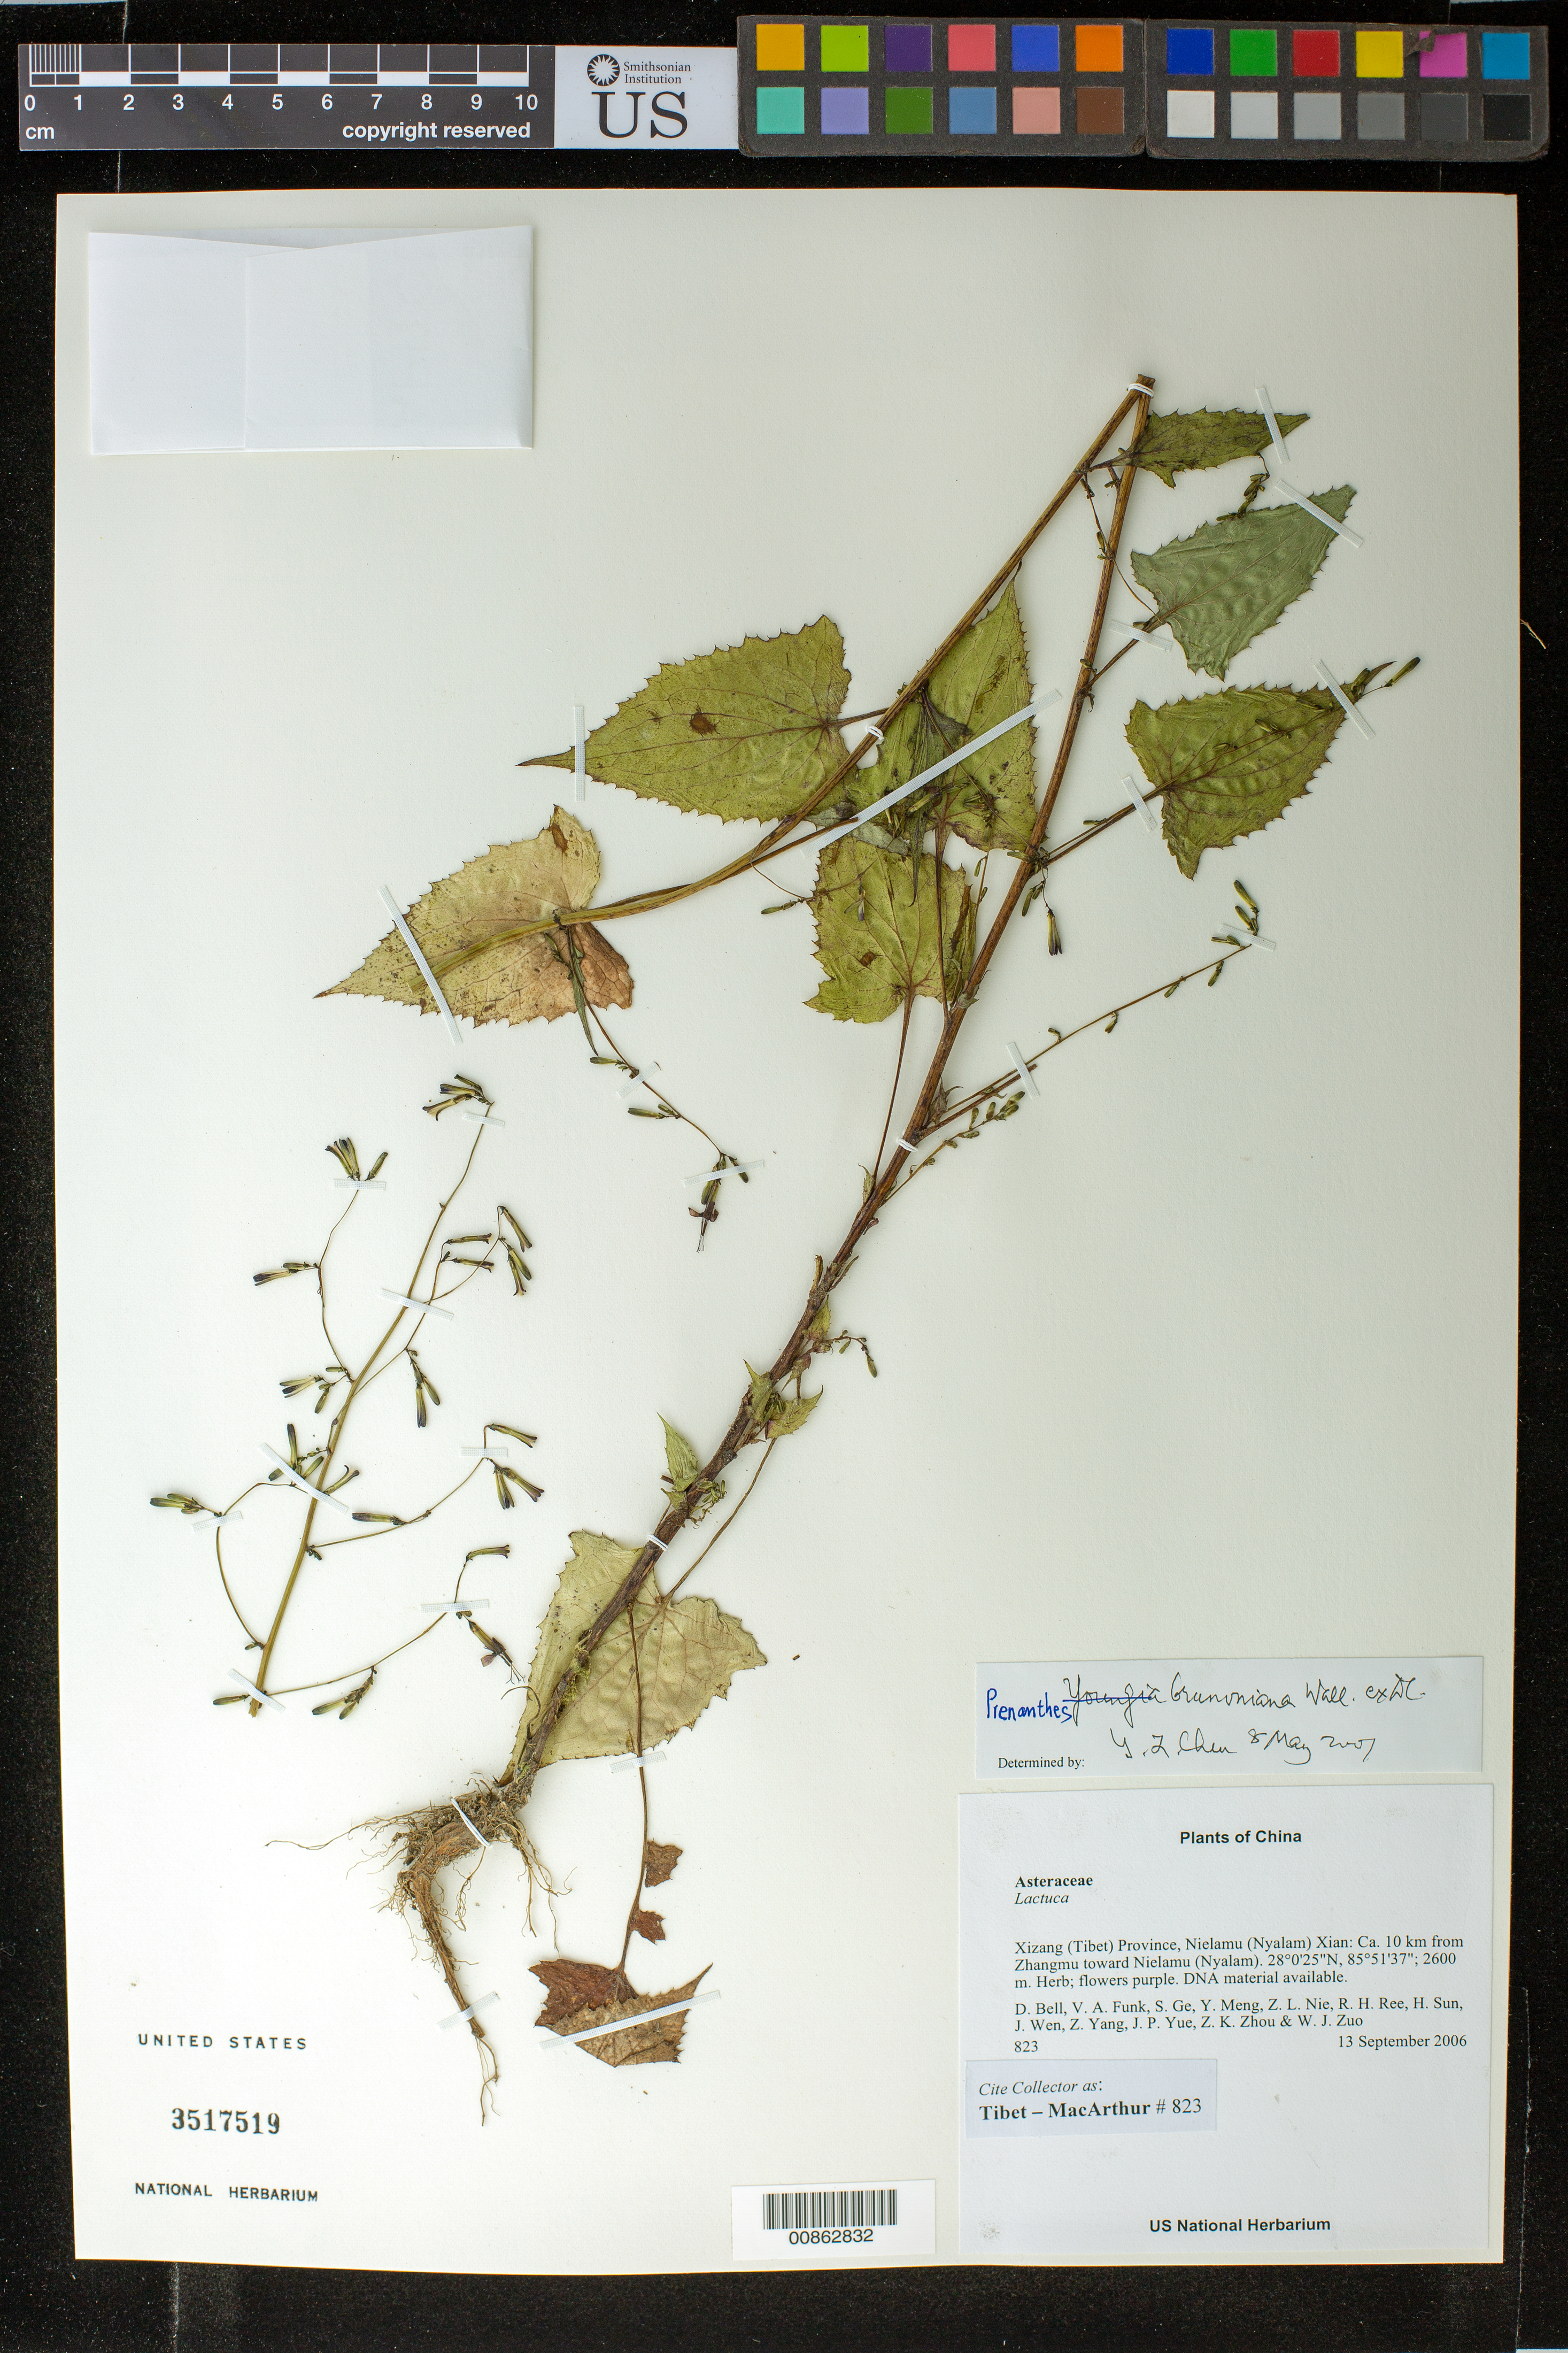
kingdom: Plantae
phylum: Tracheophyta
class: Magnoliopsida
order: Asterales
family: Asteraceae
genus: Lactuca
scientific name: Lactuca brunoniana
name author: (DC.) C.B. Clarke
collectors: Tibet-MacArthur, D. A. Bell, V. Funk, S. Ge, Y. Meng, Z. Nie, R. Ree, H. Sun, J. Wen, Z. Yang, J. Yue, Z. Zhou & W. Zuo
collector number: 823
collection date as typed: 13 Sep 2006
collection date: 2006-09-13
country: China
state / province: Xizang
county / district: Nielamu (Nyalam) Xian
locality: Ca. 10 km from Zhangmu toward Nielamu (Nyalam).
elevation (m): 2600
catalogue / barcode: US 3517519